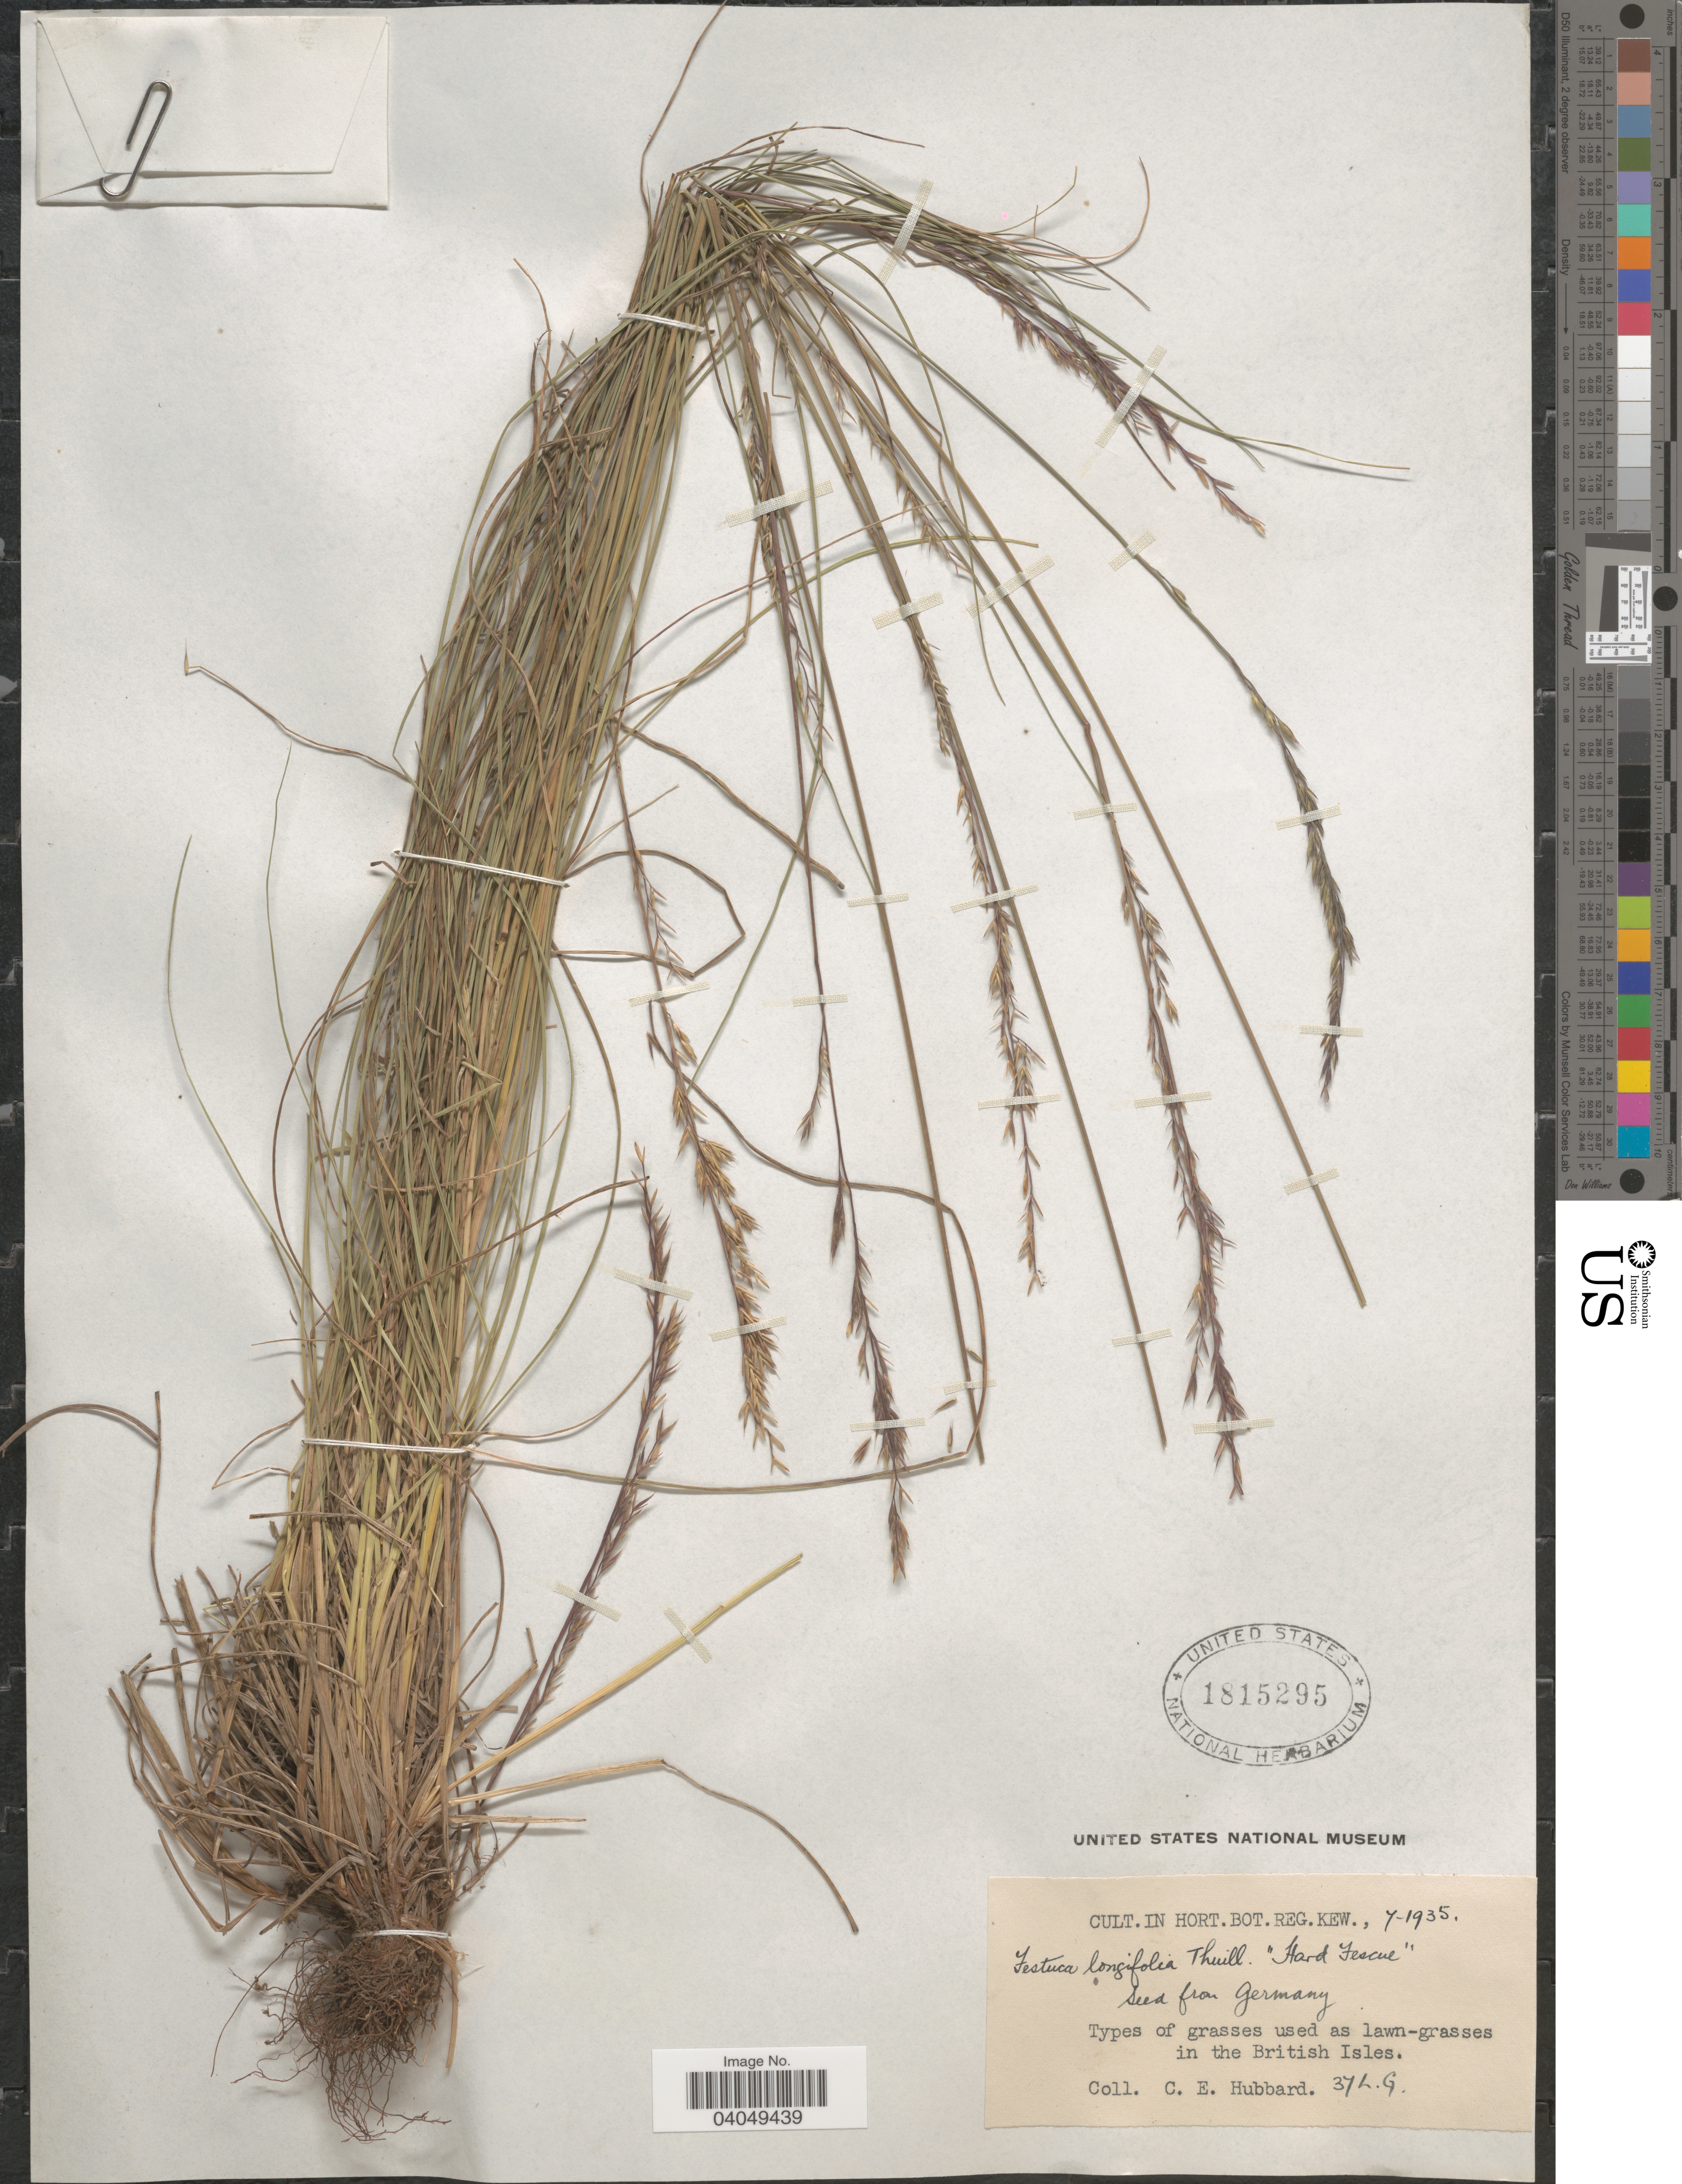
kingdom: Plantae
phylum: Tracheophyta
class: Liliopsida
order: Poales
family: Poaceae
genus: Festuca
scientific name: Festuca longifolia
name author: Thuill.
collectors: C. E. Hubbard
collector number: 37LG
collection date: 1935-07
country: United Kingdom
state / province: England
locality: In Hort. Bot. Reg. Kew.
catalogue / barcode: US 1815295